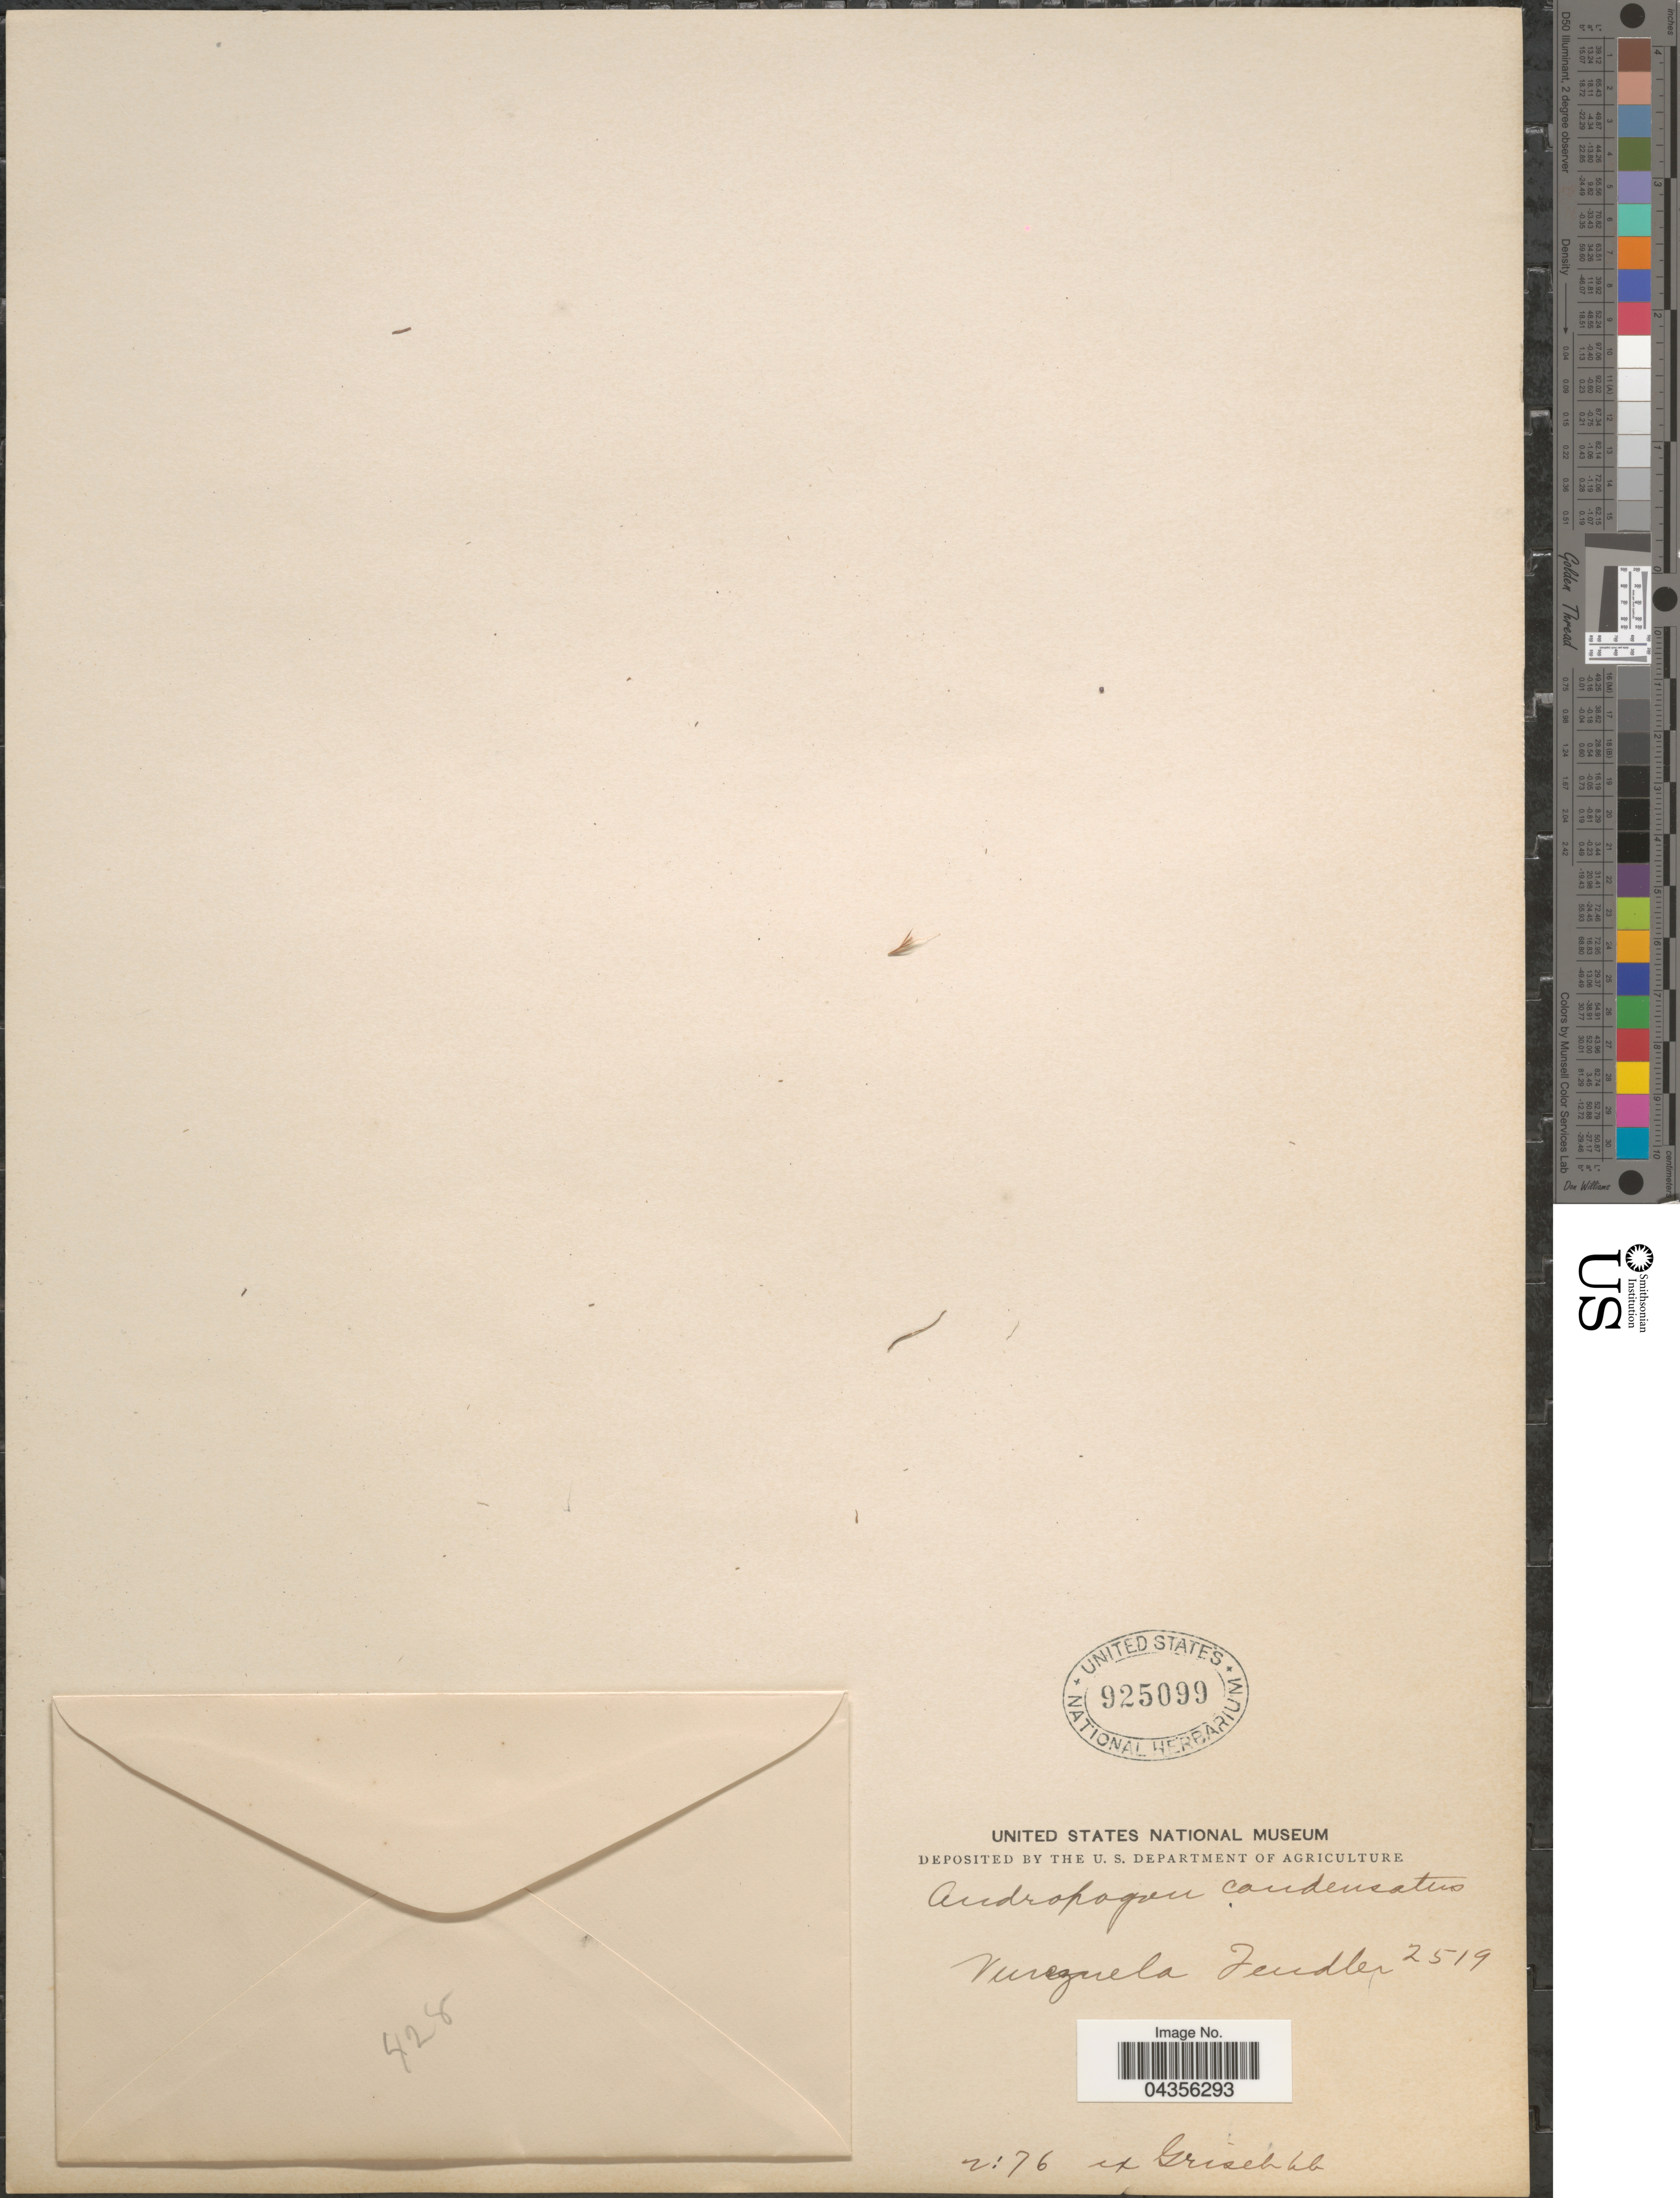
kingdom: Plantae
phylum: Tracheophyta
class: Liliopsida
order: Poales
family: Poaceae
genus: Schizachyrium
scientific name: Schizachyrium condensatum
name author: (Kunth) Nees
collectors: -. Fendler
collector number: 2519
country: Venezuela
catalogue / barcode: US 925099